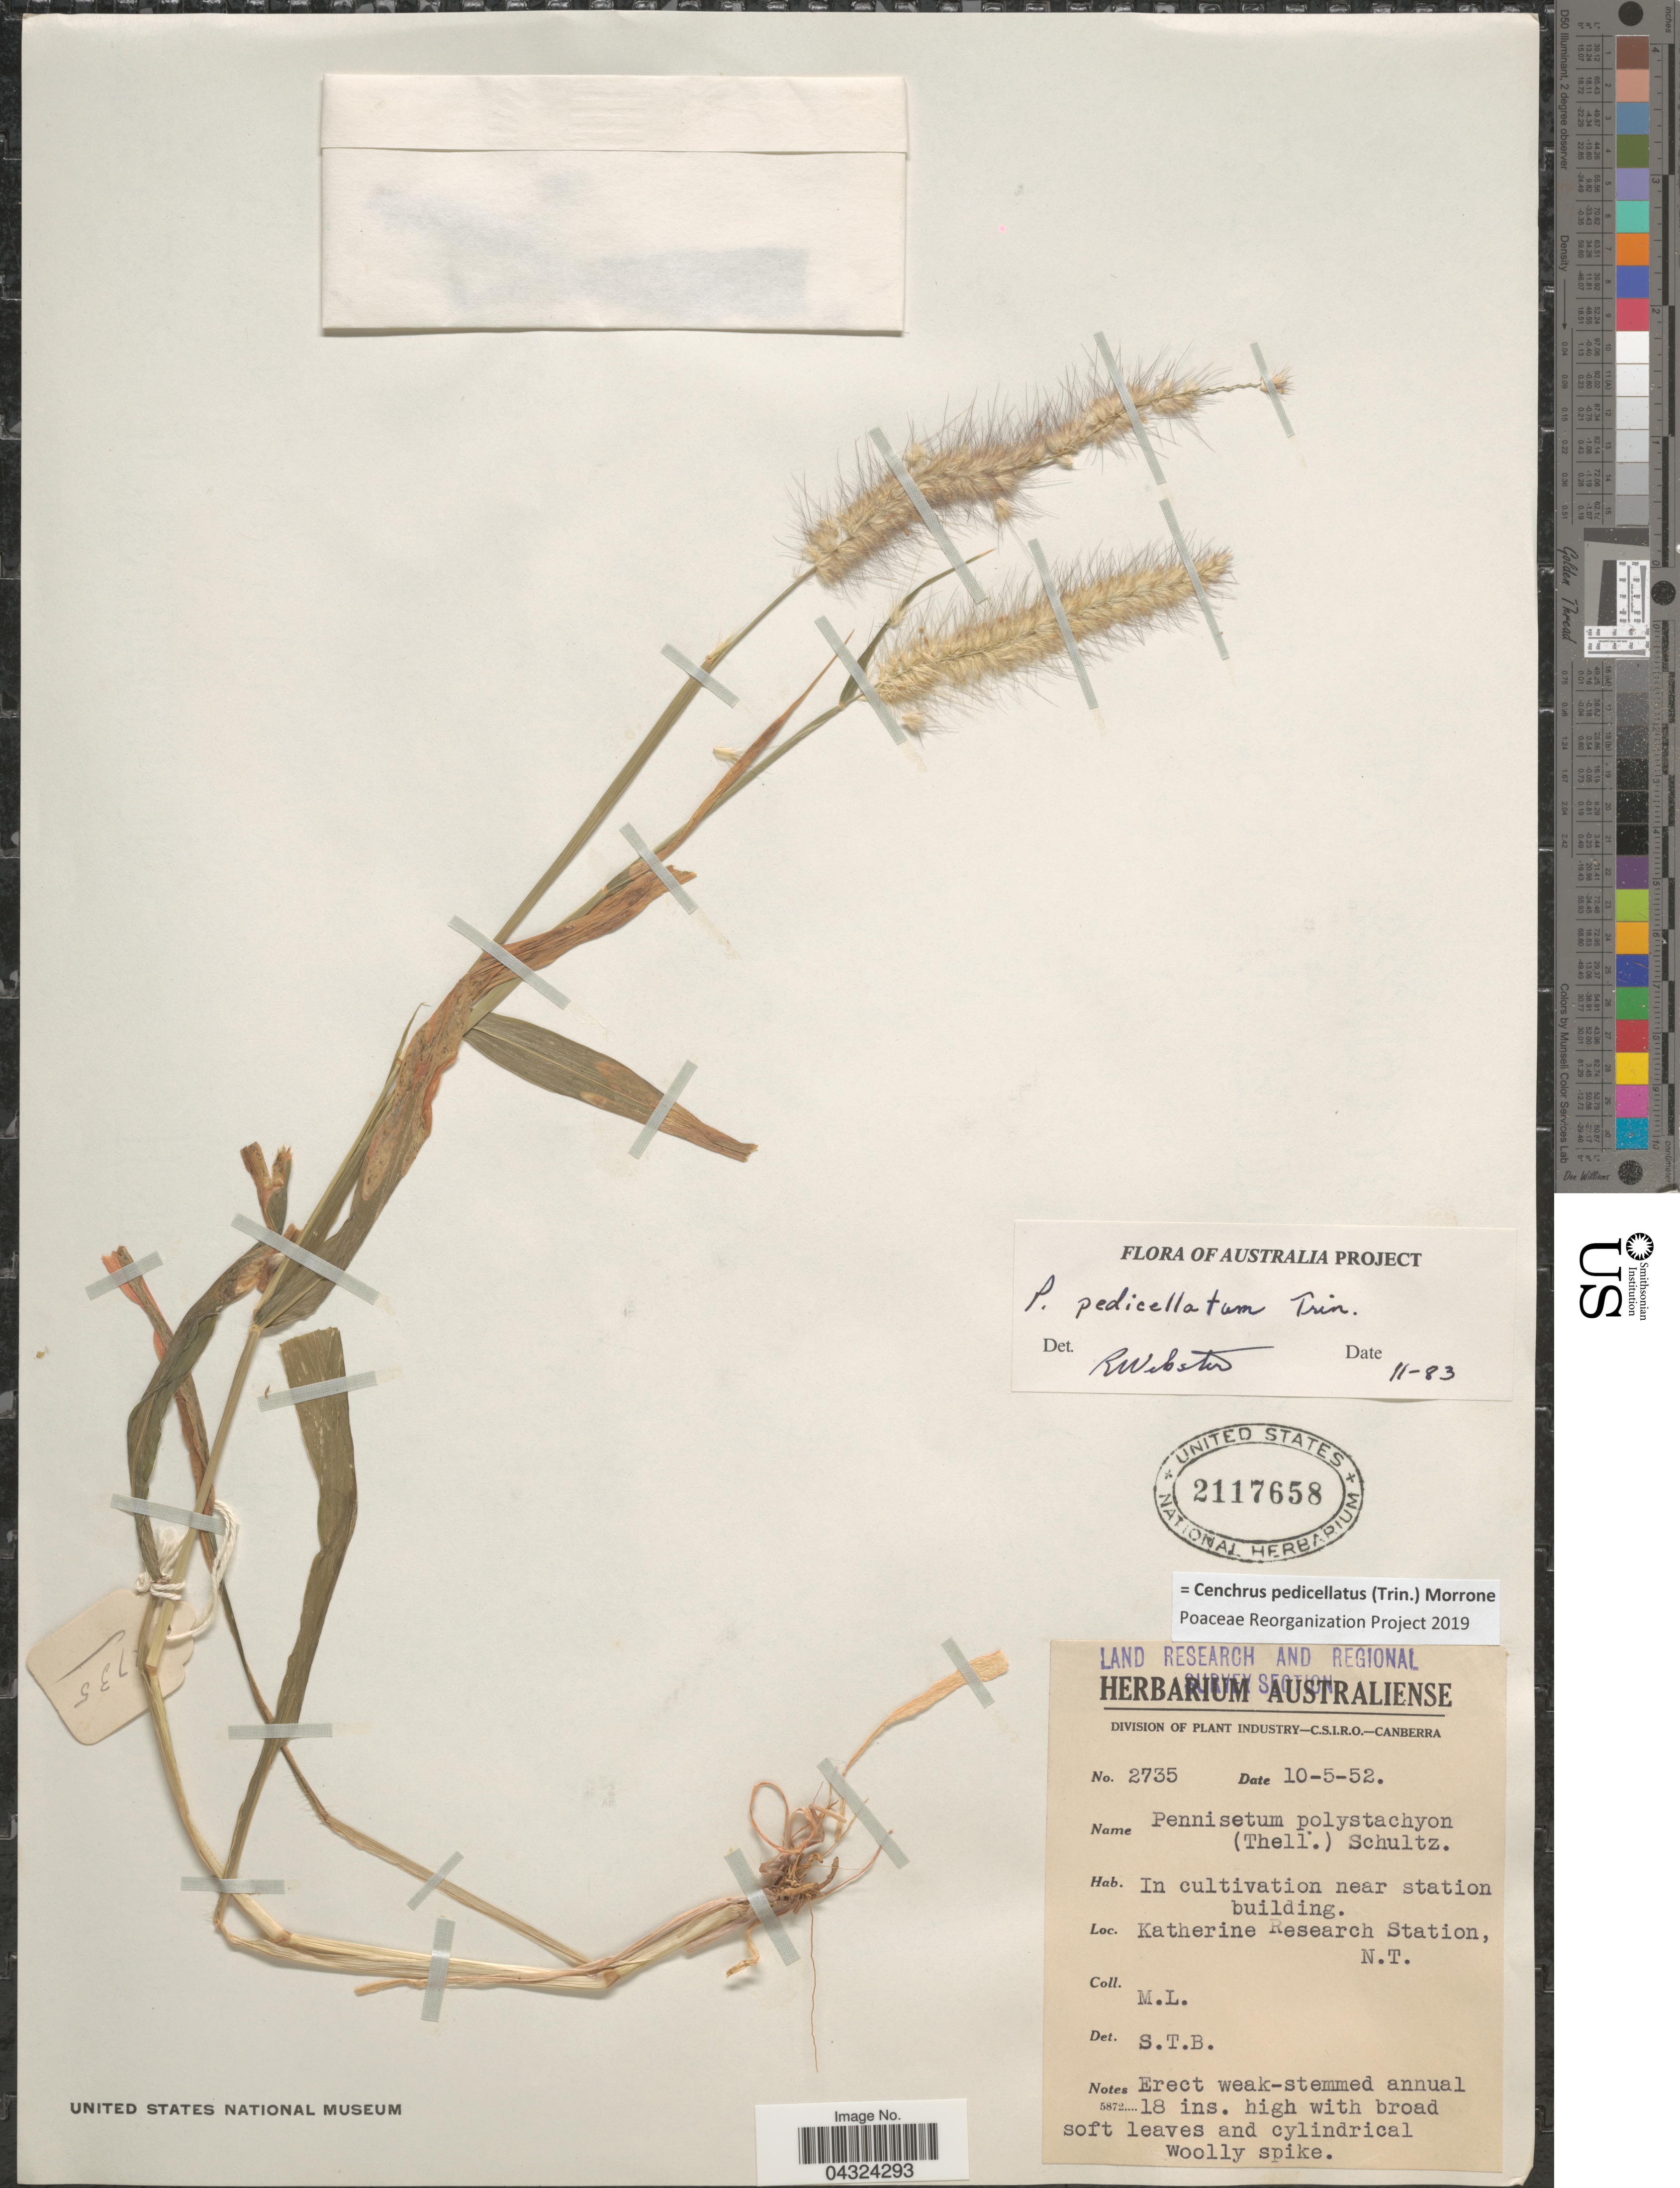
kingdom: Plantae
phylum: Tracheophyta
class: Liliopsida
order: Poales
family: Poaceae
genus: Cenchrus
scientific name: Cenchrus pedicellatus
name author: (Trin.) Morrone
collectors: M. L.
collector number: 2735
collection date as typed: Transcribed d/m/y: 10/5/52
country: Australia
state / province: Northern Territory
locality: Land Research and Regional Survey Section. In cultivation near station building. Katherine Research Station.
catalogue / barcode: US 2117658